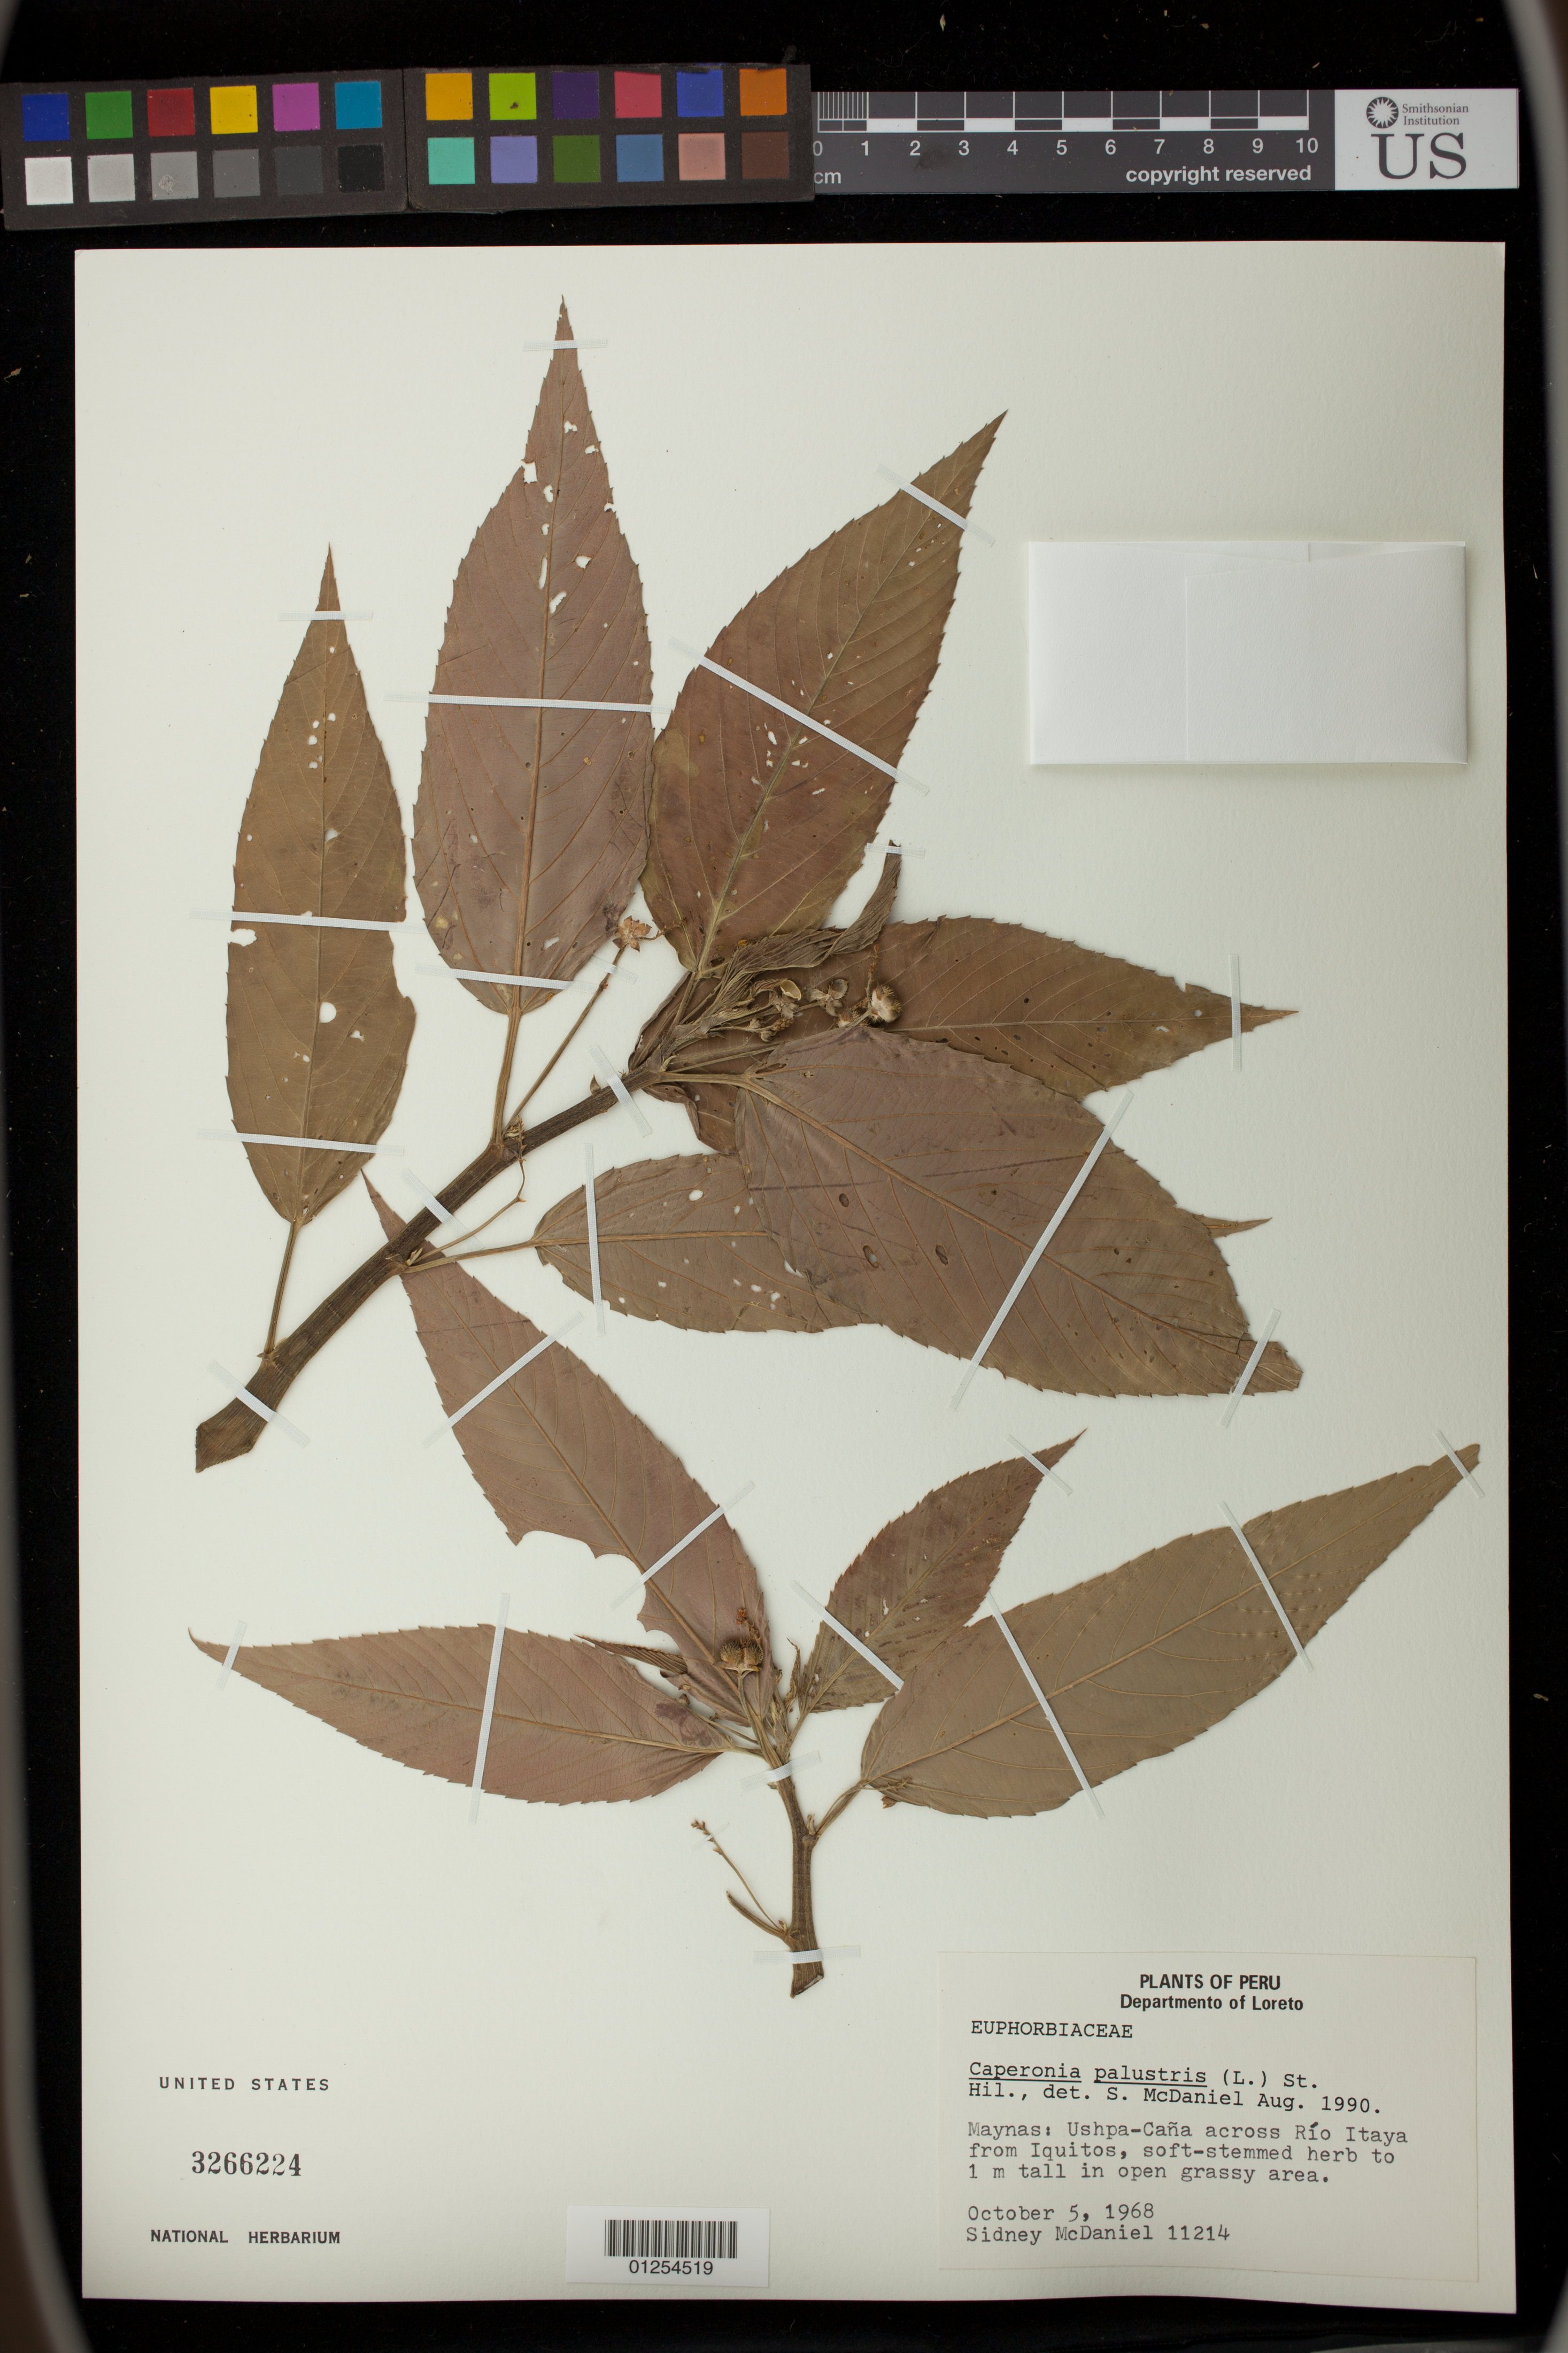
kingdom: Plantae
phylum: Tracheophyta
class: Magnoliopsida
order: Malpighiales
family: Euphorbiaceae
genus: Caperonia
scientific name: Caperonia castaneifolia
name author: (L.) A. St.-Hil.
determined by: Külkamp, Josimar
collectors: S. McDaniel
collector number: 11214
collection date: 1968-10-05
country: Peru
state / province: Loreto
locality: Maynas: Ushpa-Cana across Rio Itaya from Iquitos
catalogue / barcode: US 3266224